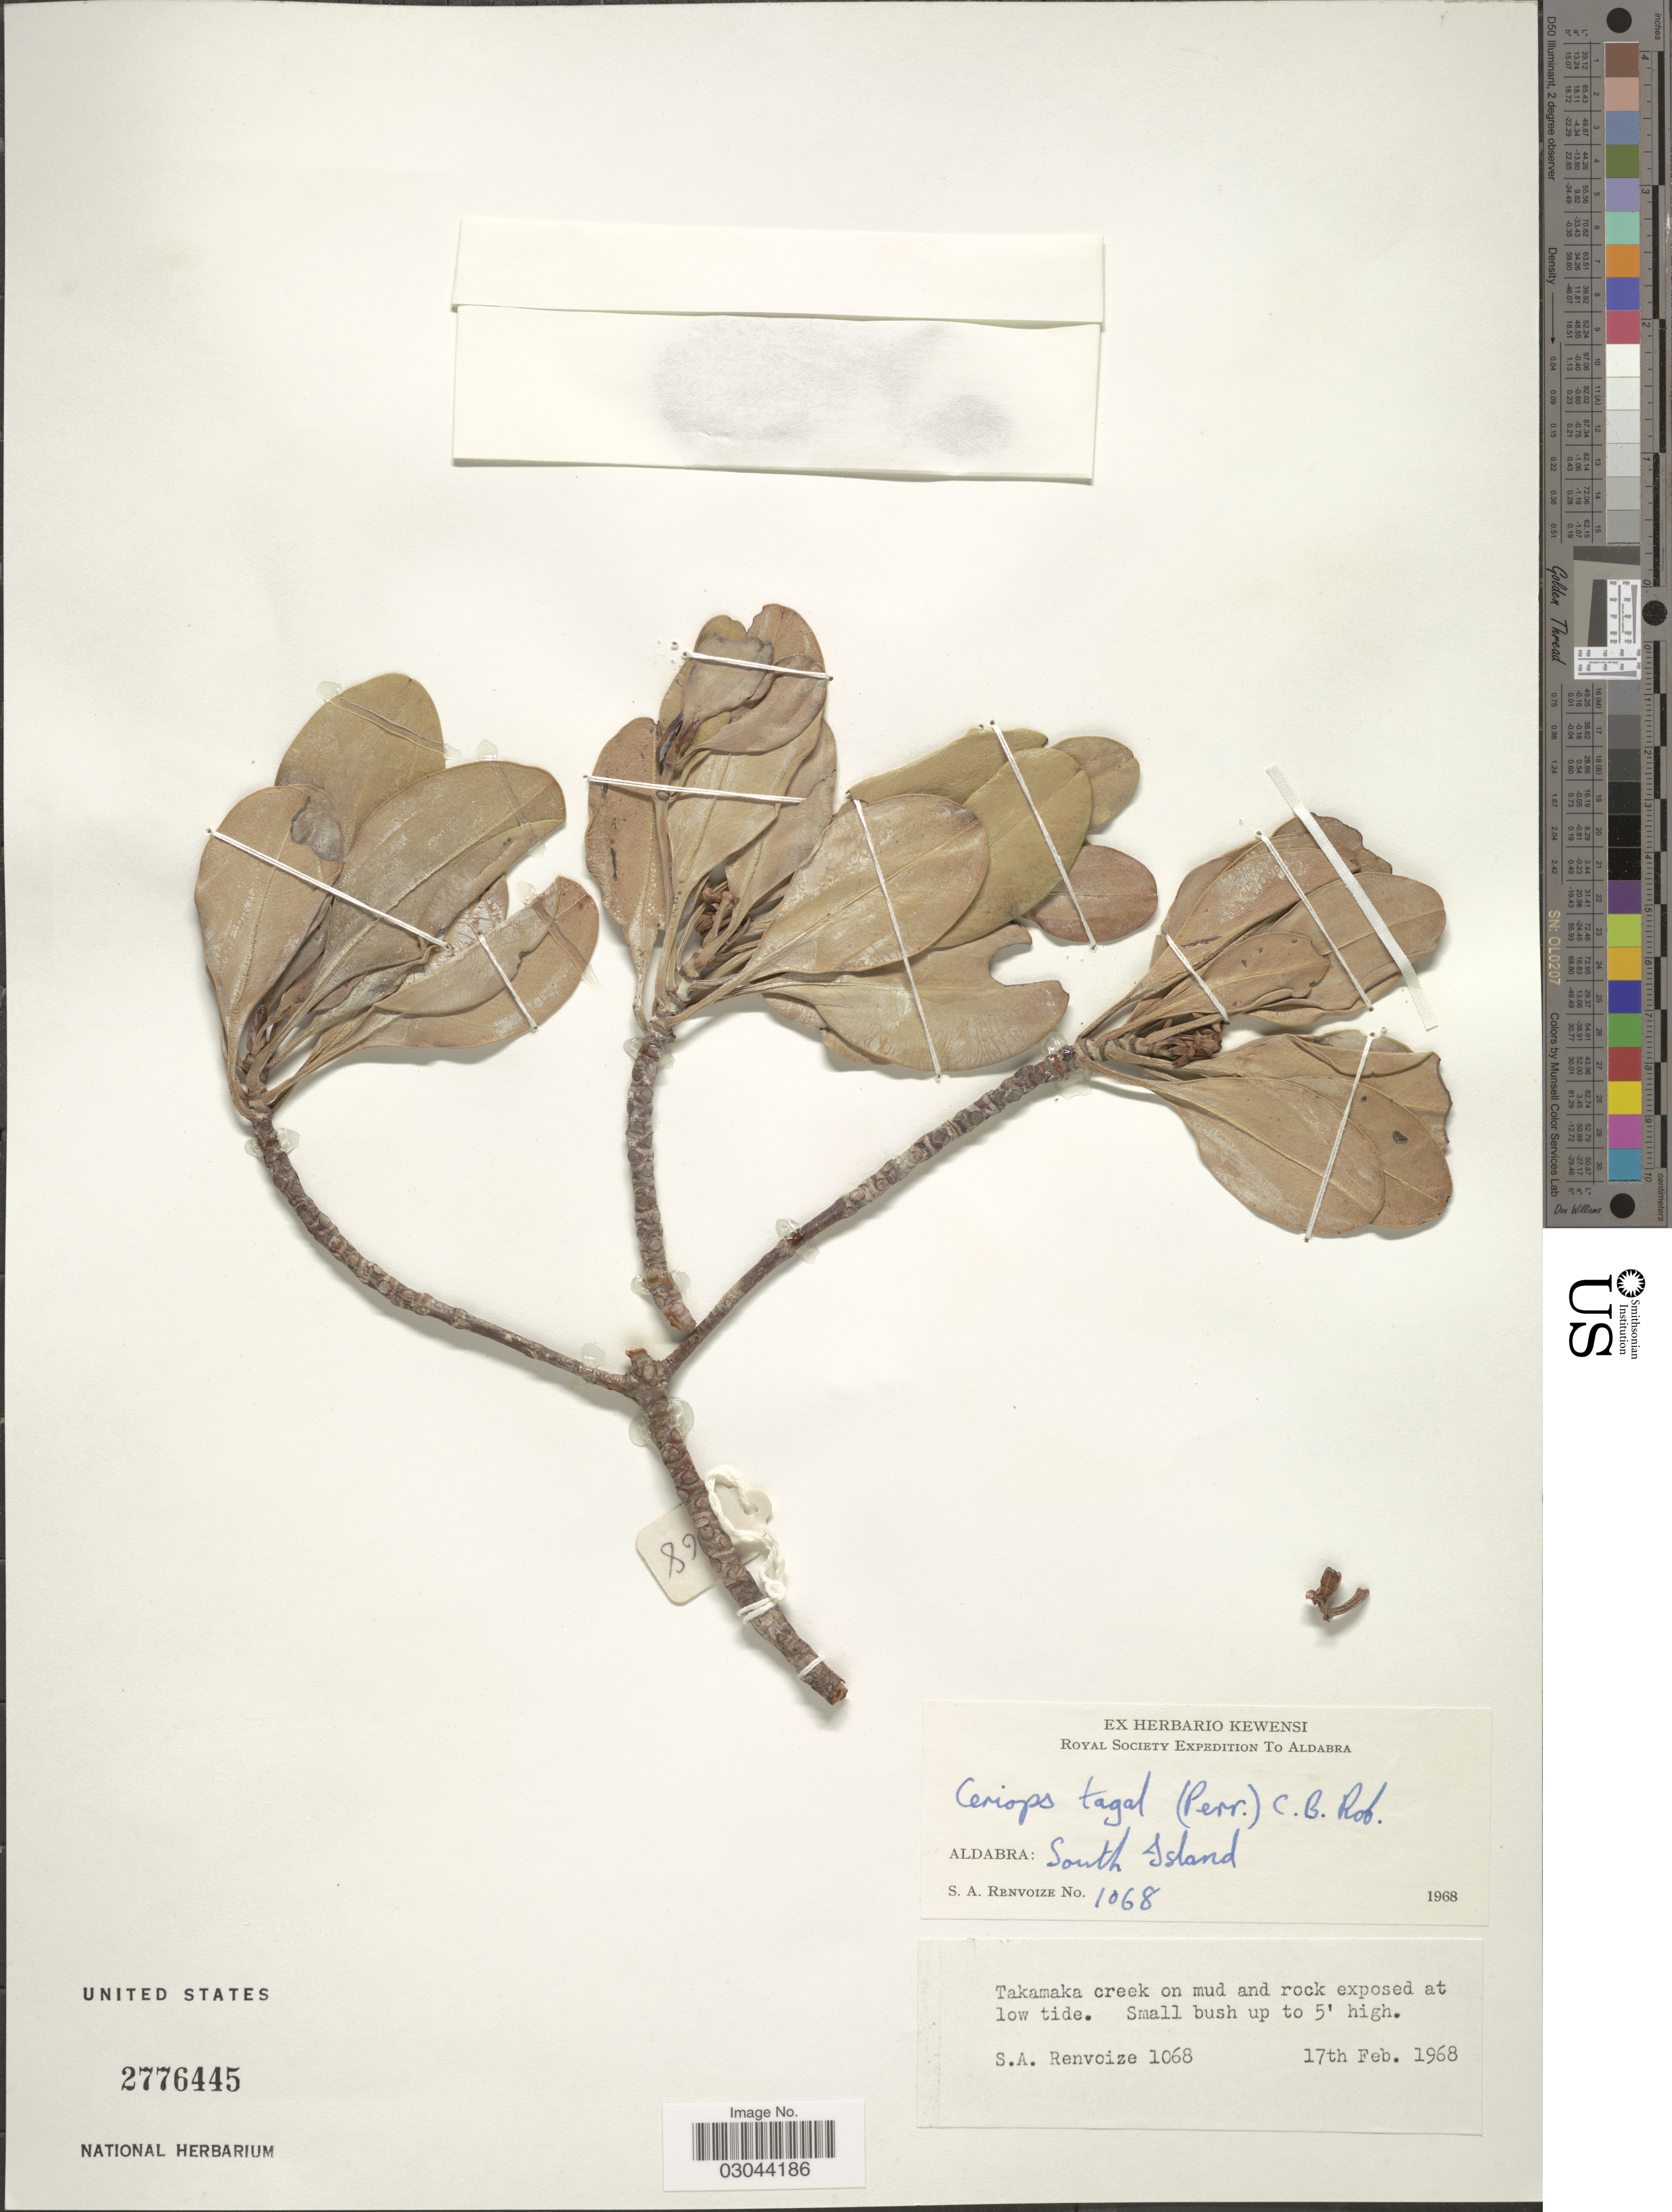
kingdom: Plantae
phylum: Tracheophyta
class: Magnoliopsida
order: Malpighiales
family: Rhizophoraceae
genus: Ceriops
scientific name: Ceriops tagal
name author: (Perr.) C.B. Rob.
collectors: S. A. Renvoize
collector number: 1068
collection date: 1968-02-17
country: Seychelles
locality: Aldabra: South Island. Takamaka creek on mud and rock exposed at low tide.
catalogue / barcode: US 2776445